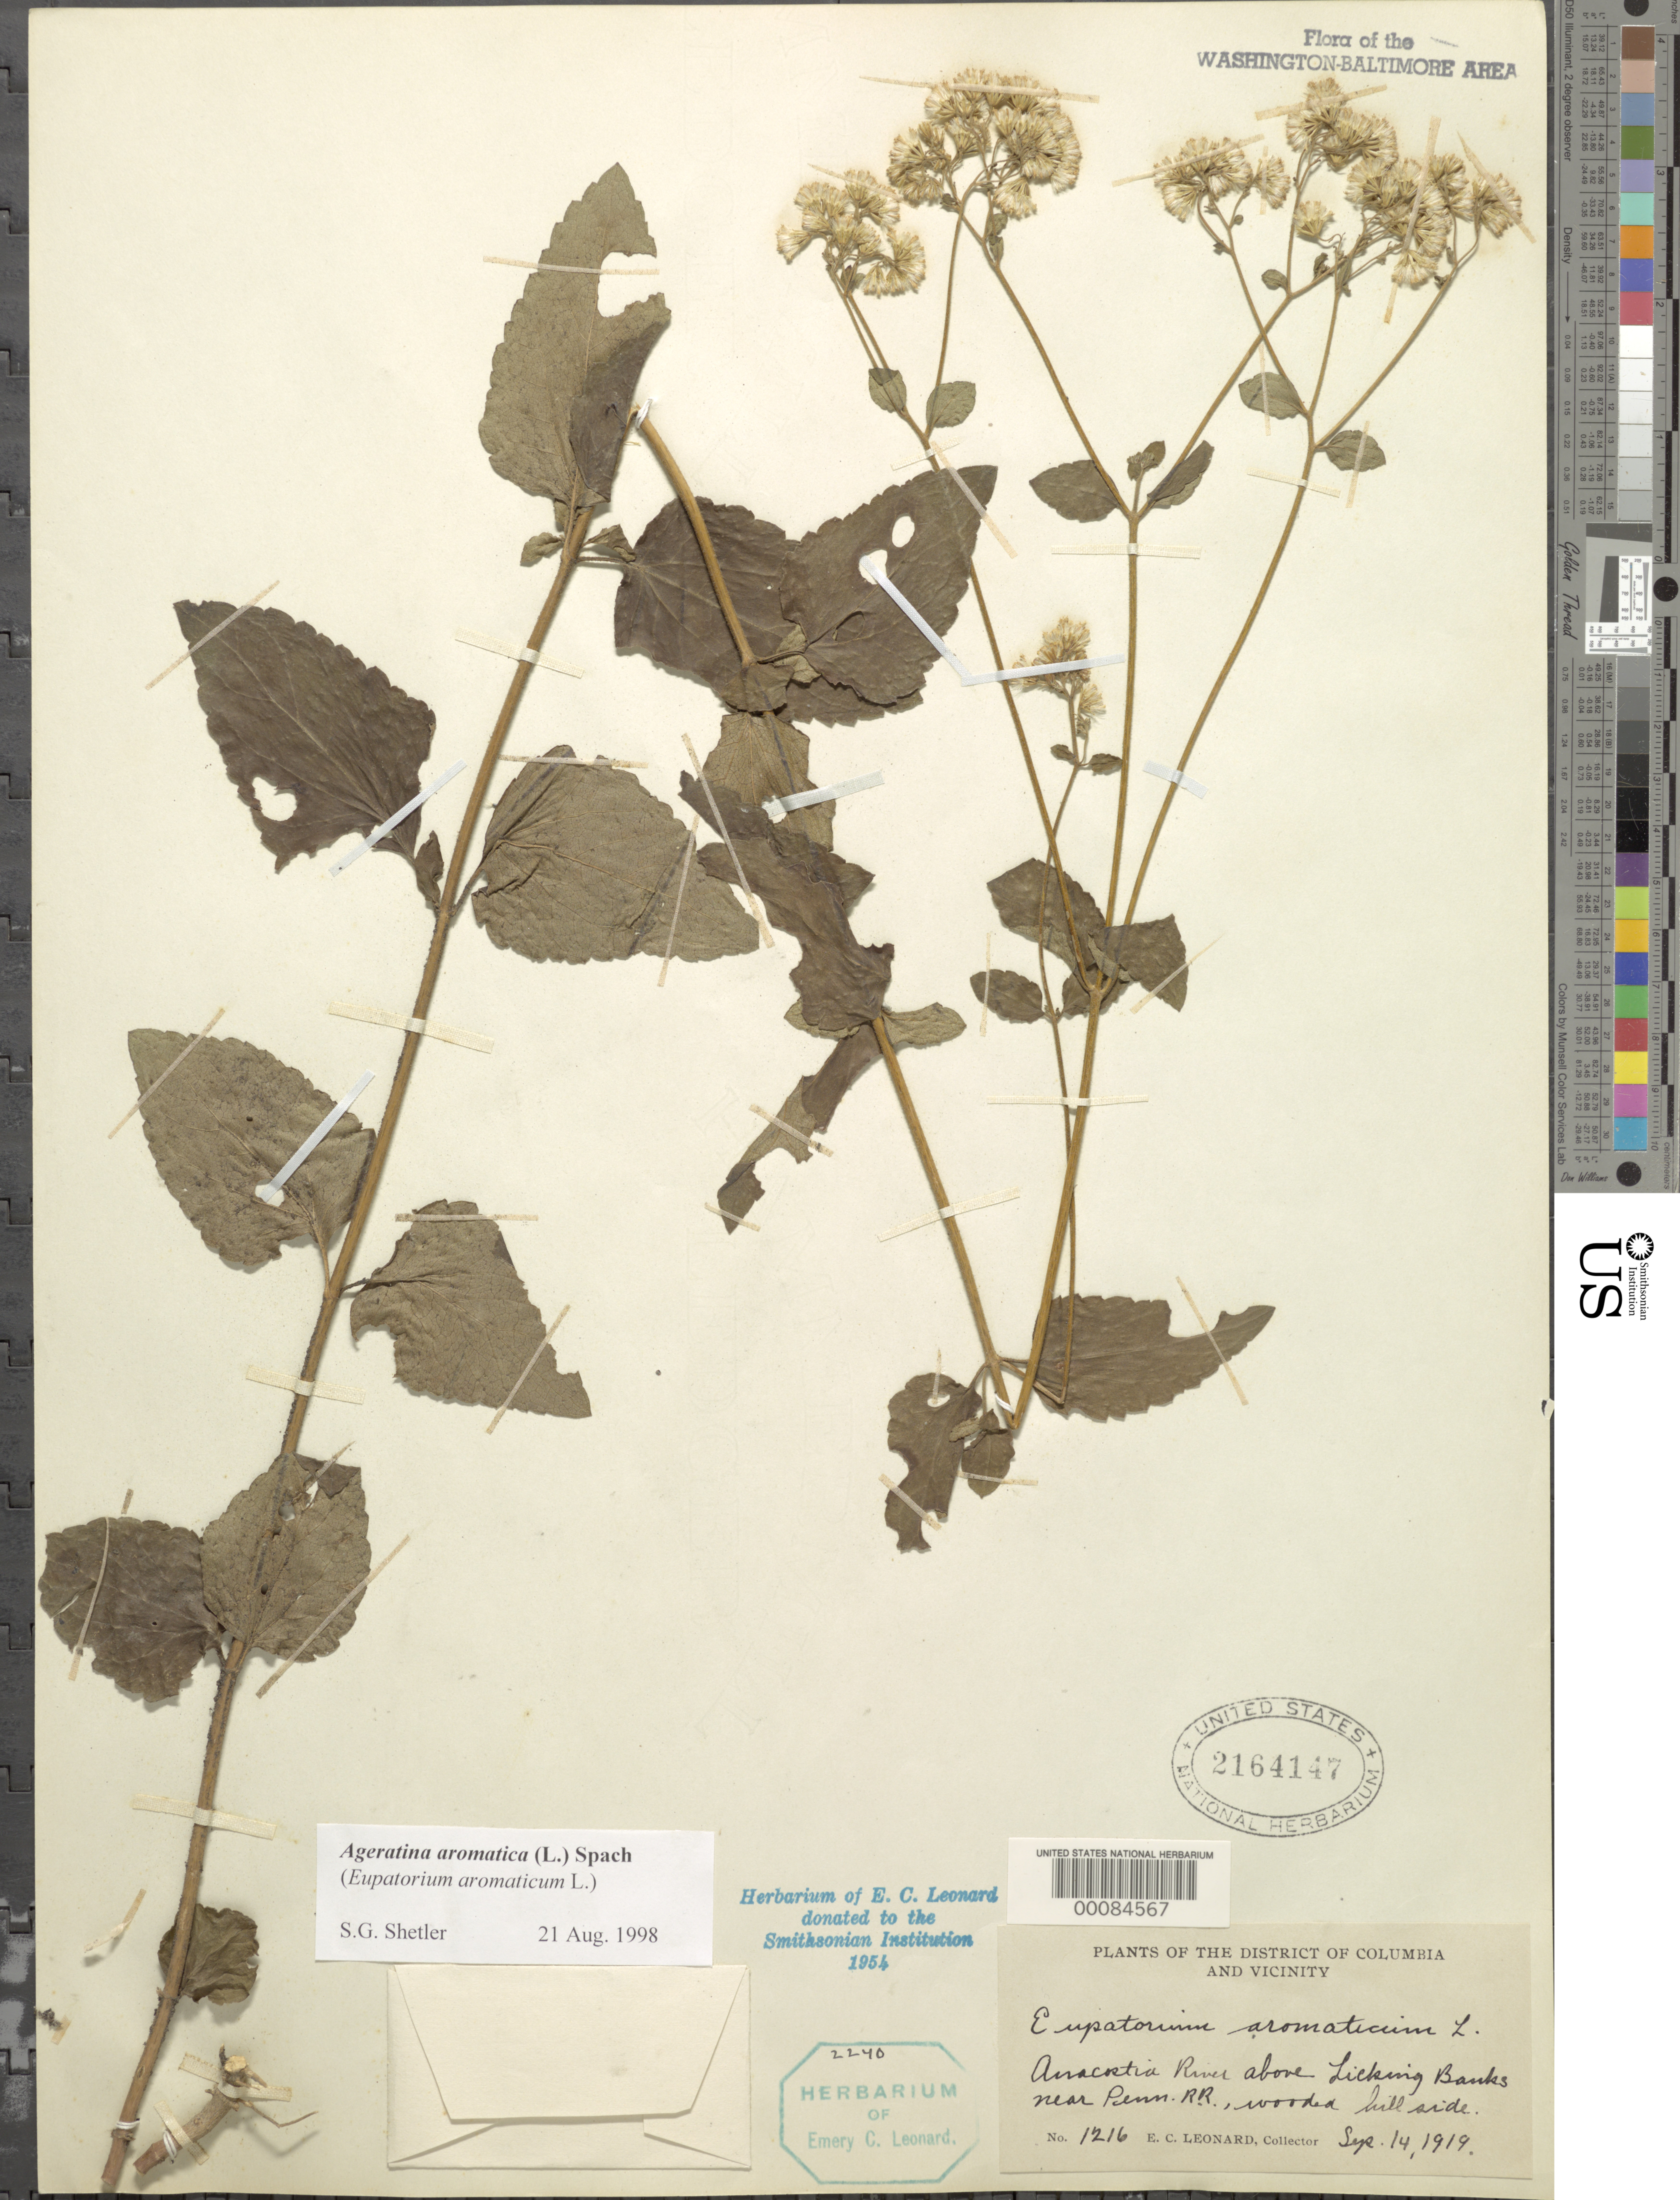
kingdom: Plantae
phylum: Tracheophyta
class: Magnoliopsida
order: Asterales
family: Asteraceae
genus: Ageratina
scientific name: Ageratina aromatica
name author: (L.) Spach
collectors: E. C. Leonard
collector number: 1216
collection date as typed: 14 Sep 1919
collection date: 1919-09-14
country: United States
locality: Anacostia River above Licking Banks near Penn. R.R.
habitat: Wooded hillside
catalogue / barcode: US 2164147